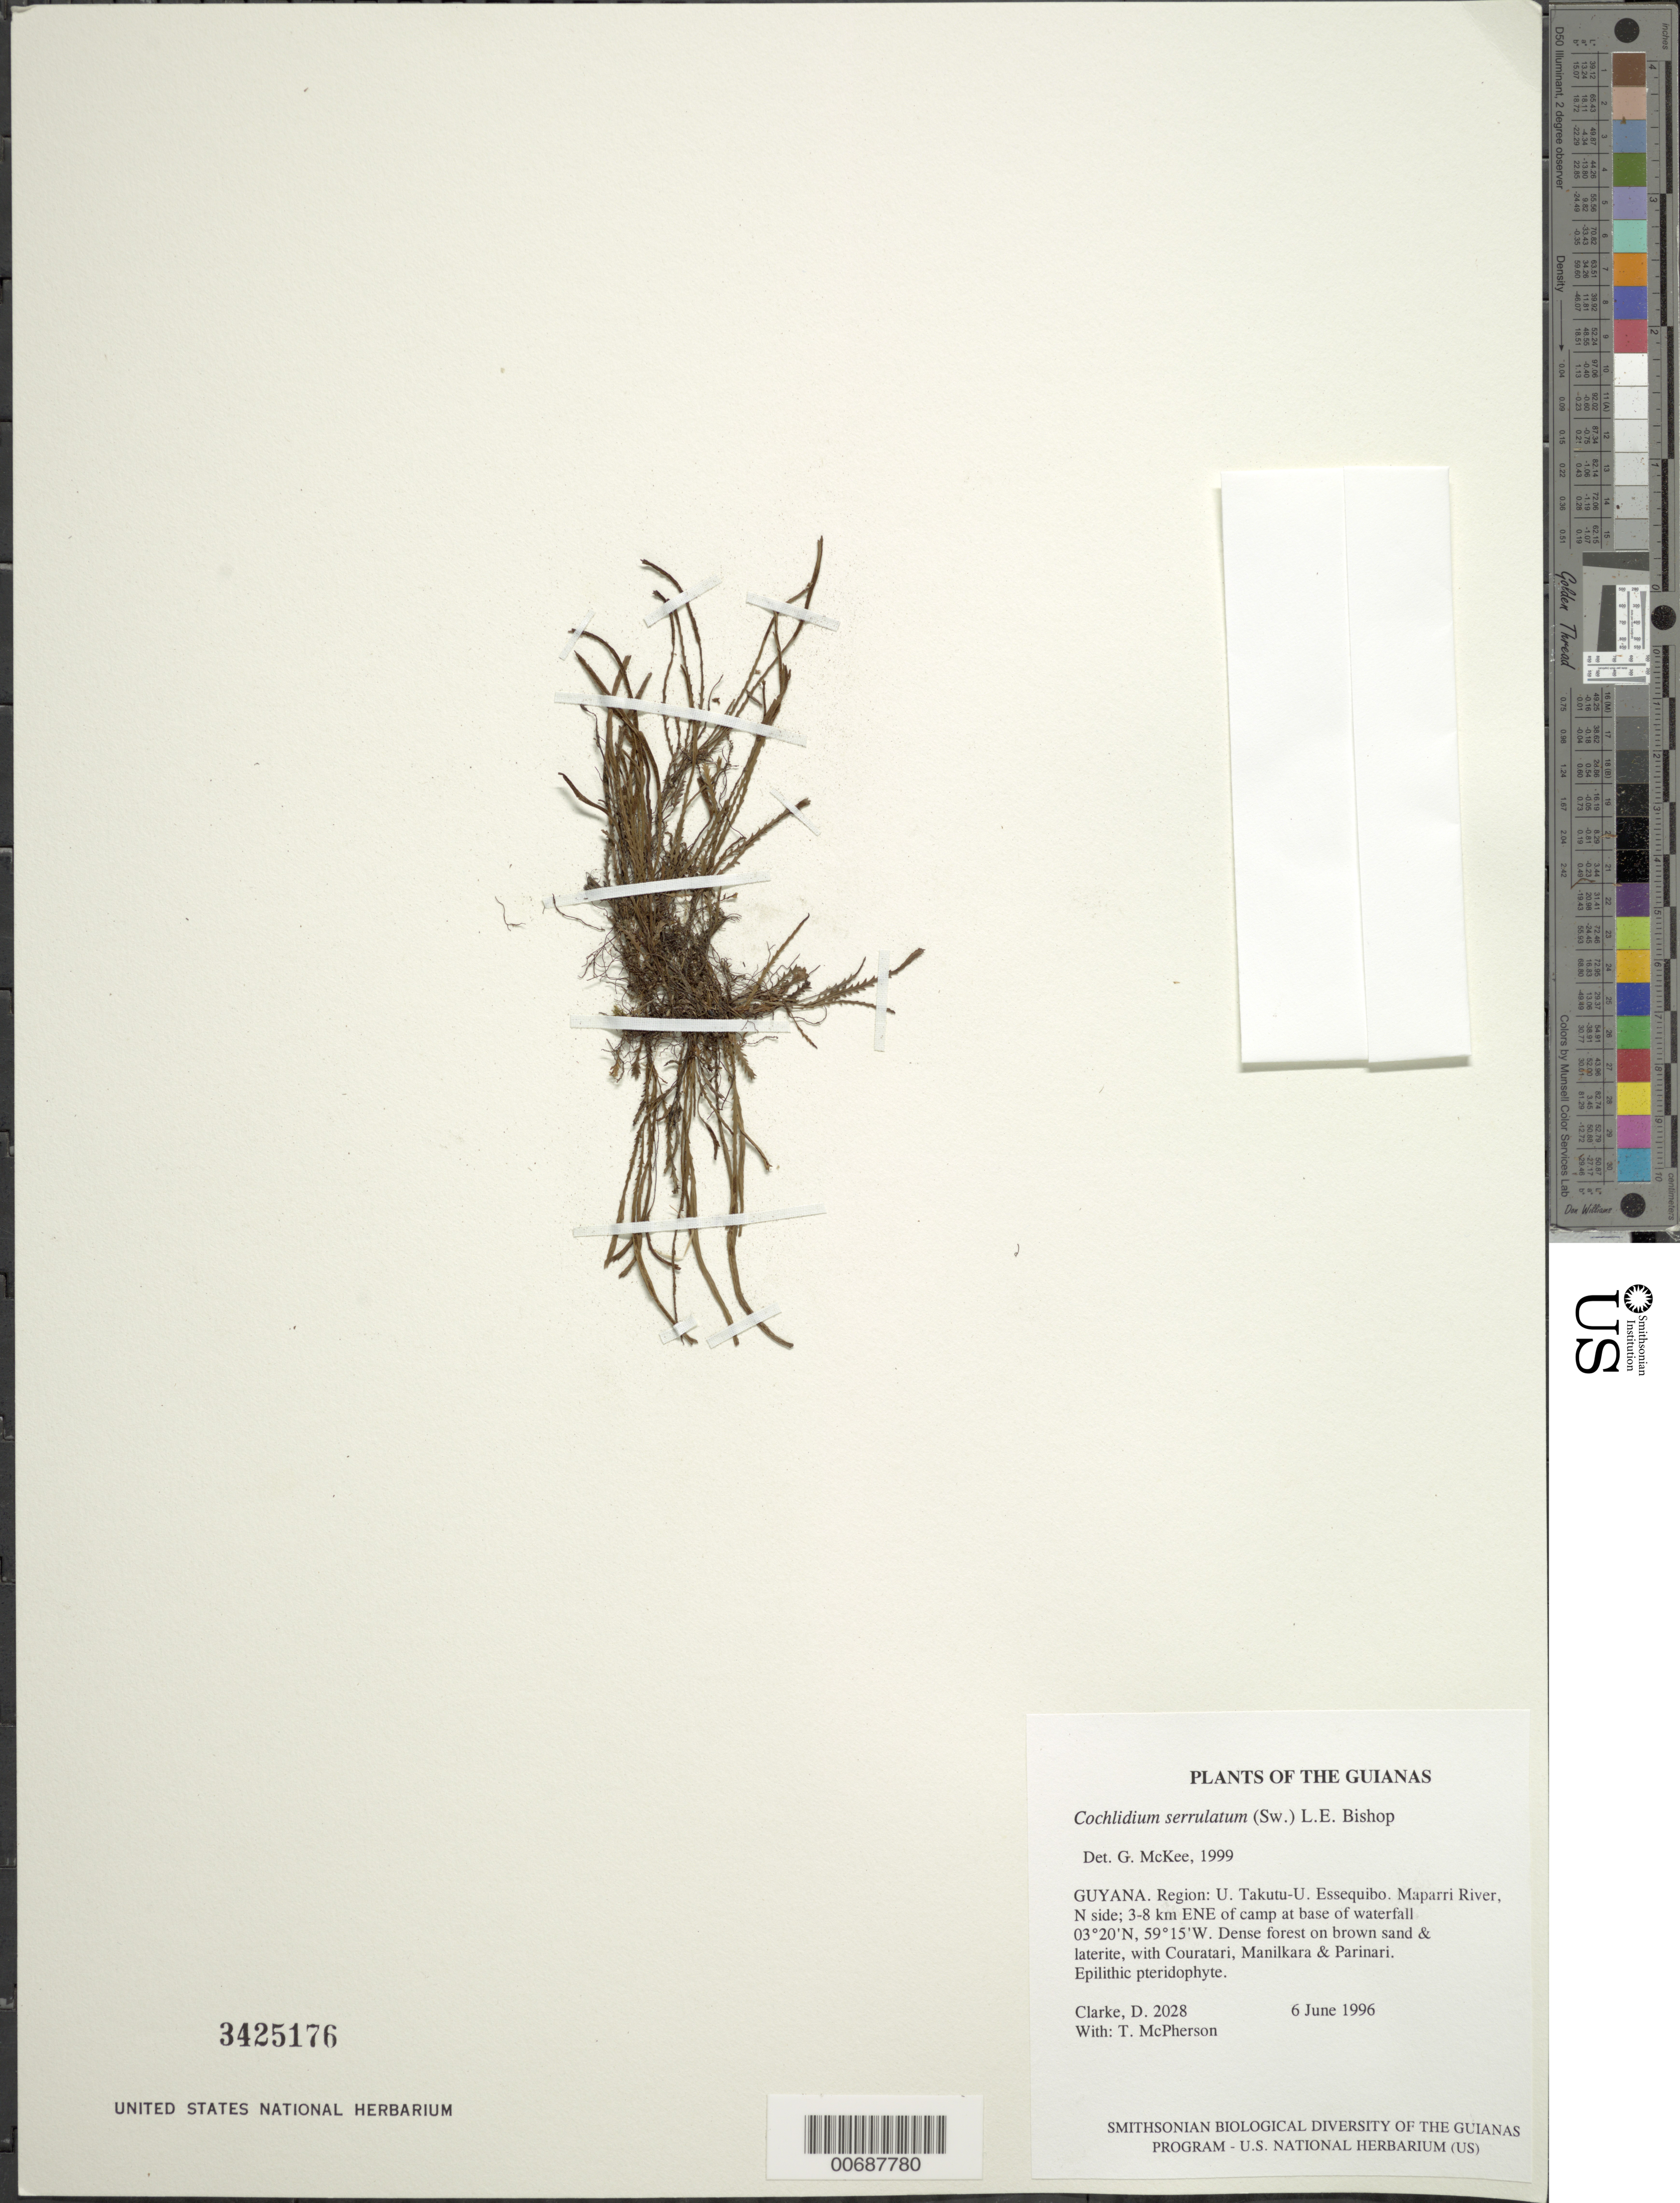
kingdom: Plantae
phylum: Tracheophyta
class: Polypodiopsida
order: Polypodiales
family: Polypodiaceae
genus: Cochlidium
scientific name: Cochlidium serrulatum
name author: (Sw.) L.E. Bishop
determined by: McKee, G. S., (US), NMNH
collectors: H. D. Clarke & T. McPherson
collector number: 2028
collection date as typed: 6 June 1996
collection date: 1996-06-06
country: Guyana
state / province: U. Takutu-U. Essequibo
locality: Maparri River, N side; 3-8 km ENE of camp at base of waterfall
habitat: Dense forest on brown sand & laterite, with Couratari, Manilkara & Parinari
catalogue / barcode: US 3425176